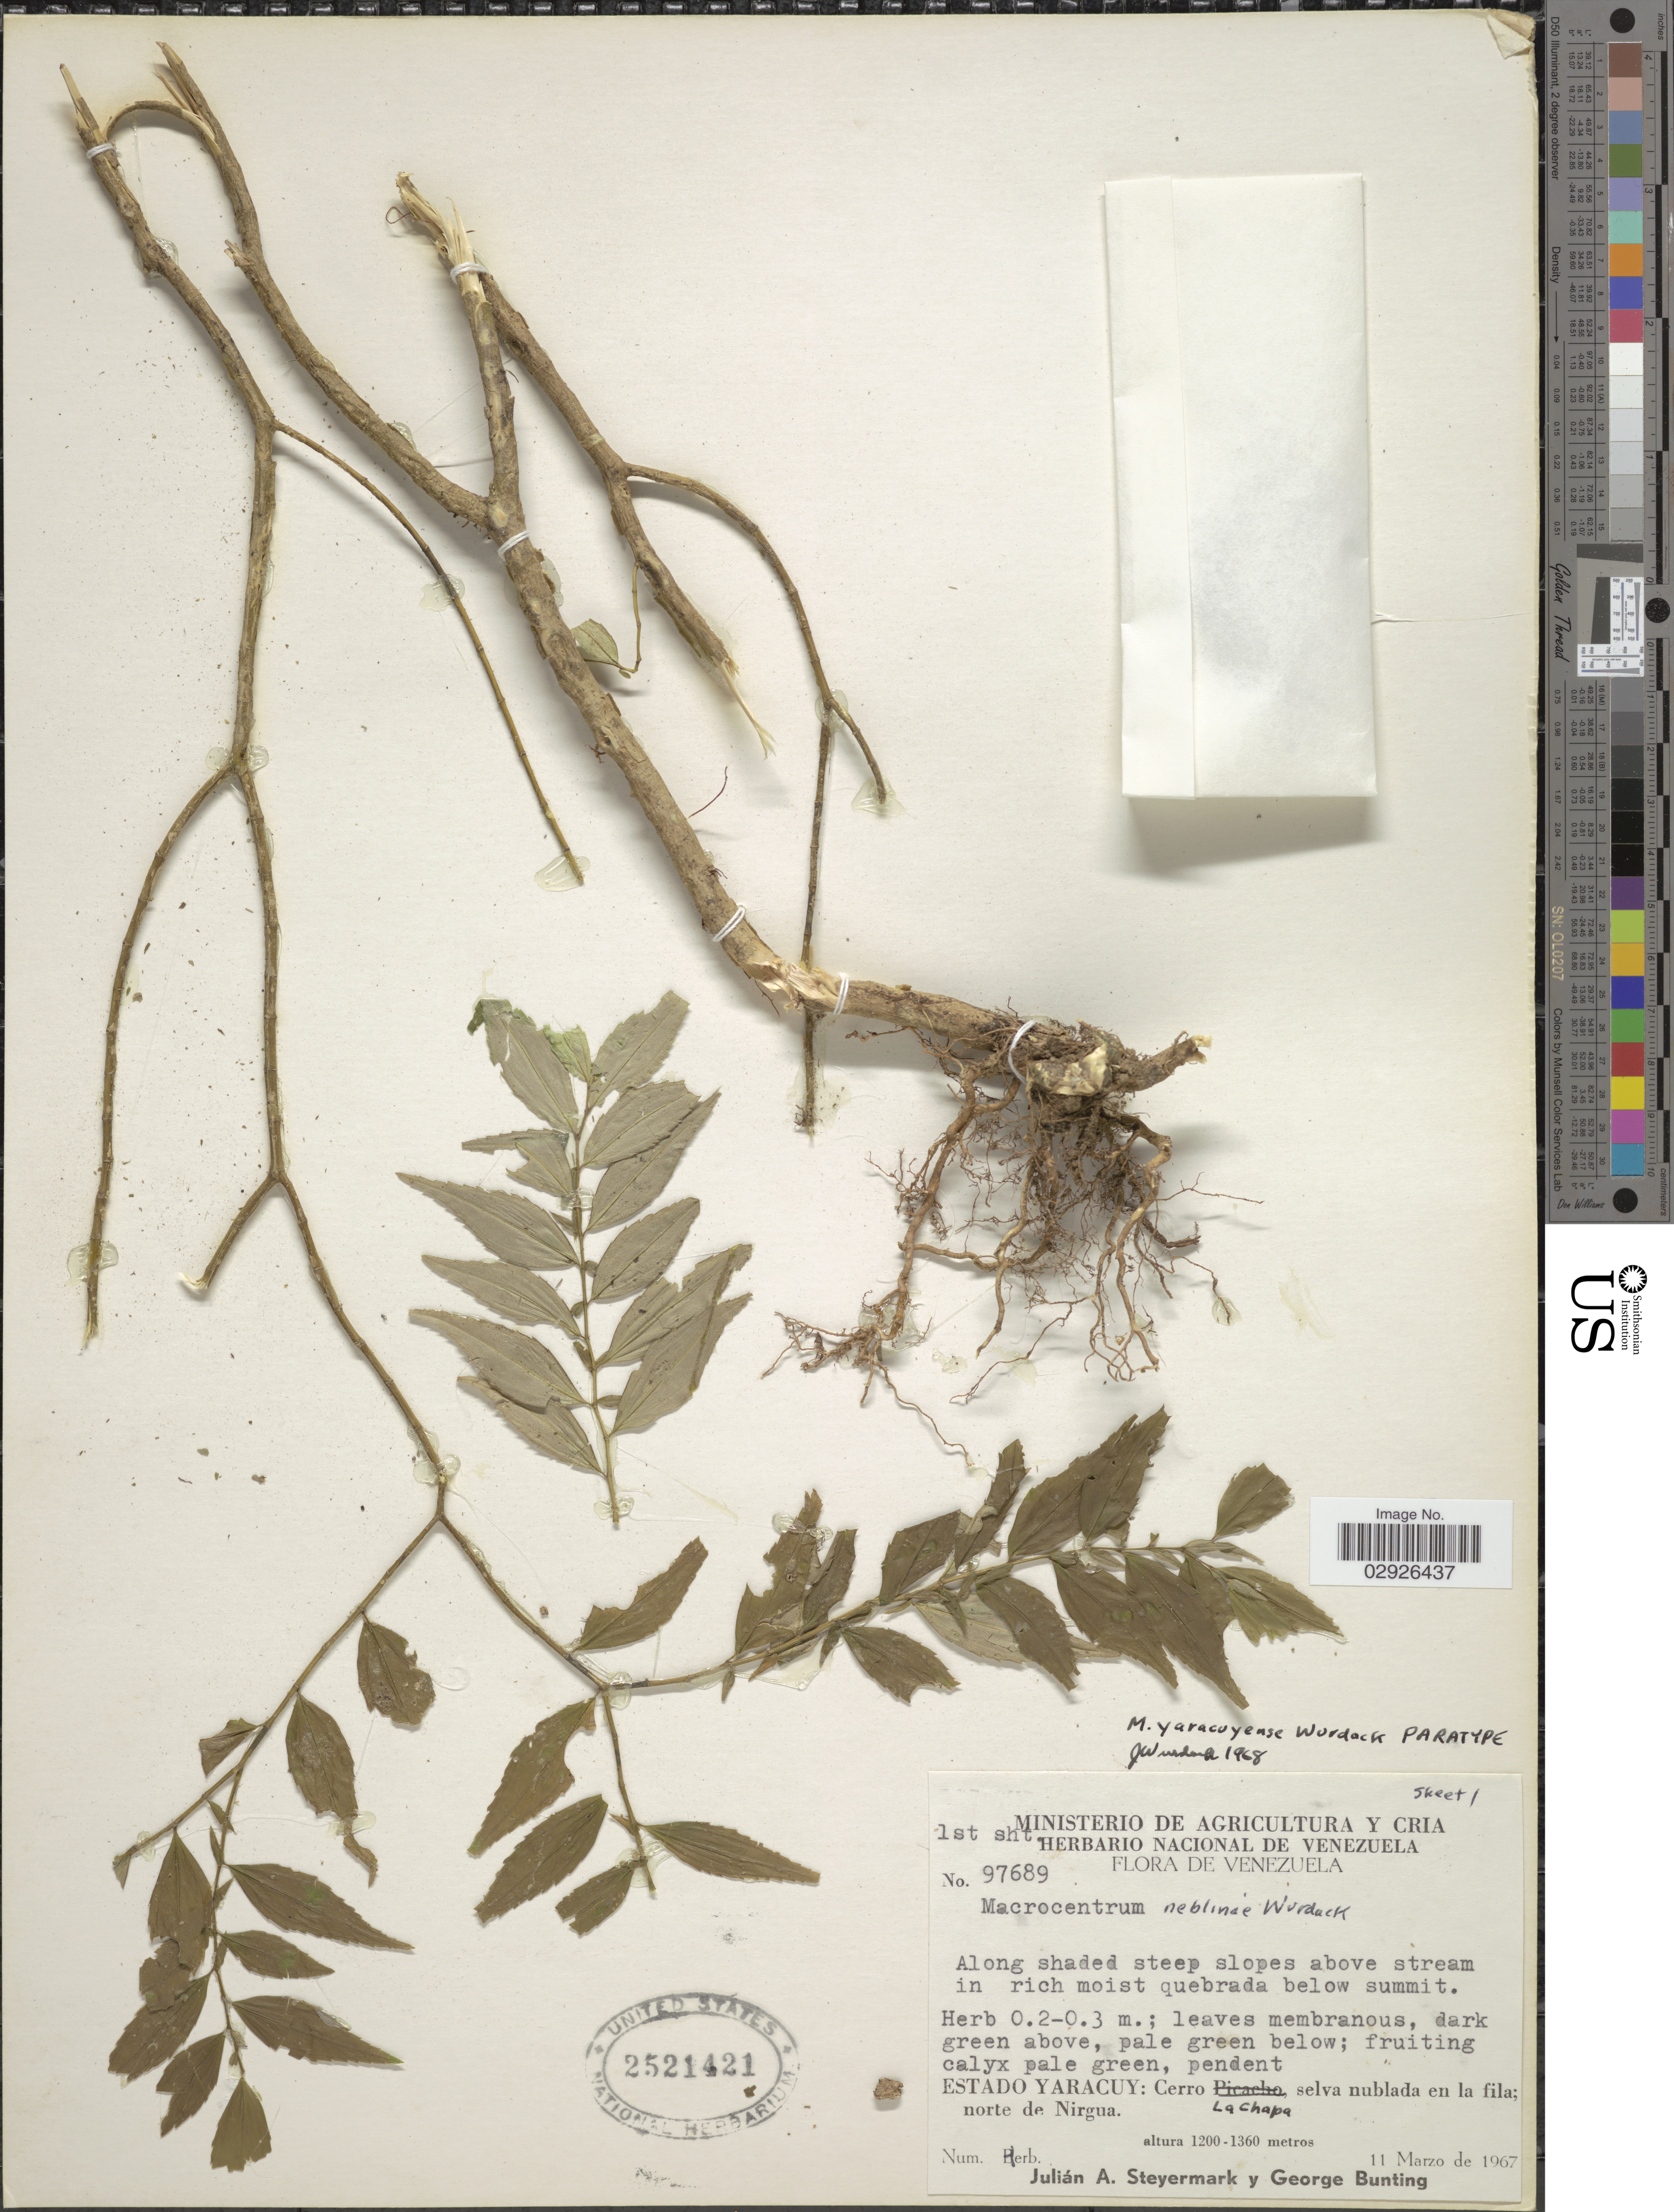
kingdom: Plantae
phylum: Tracheophyta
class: Magnoliopsida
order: Myrtales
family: Melastomataceae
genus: Macrocentrum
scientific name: Macrocentrum yaracuyense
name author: Wurdack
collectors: J. Steyermark & G. S. Bunting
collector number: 97689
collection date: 1967-03-11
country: Venezuela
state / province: Yaracuy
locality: Cerro La Chapa selva nublada en la fila; norte de Nirgua.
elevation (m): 1200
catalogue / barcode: US 2521421